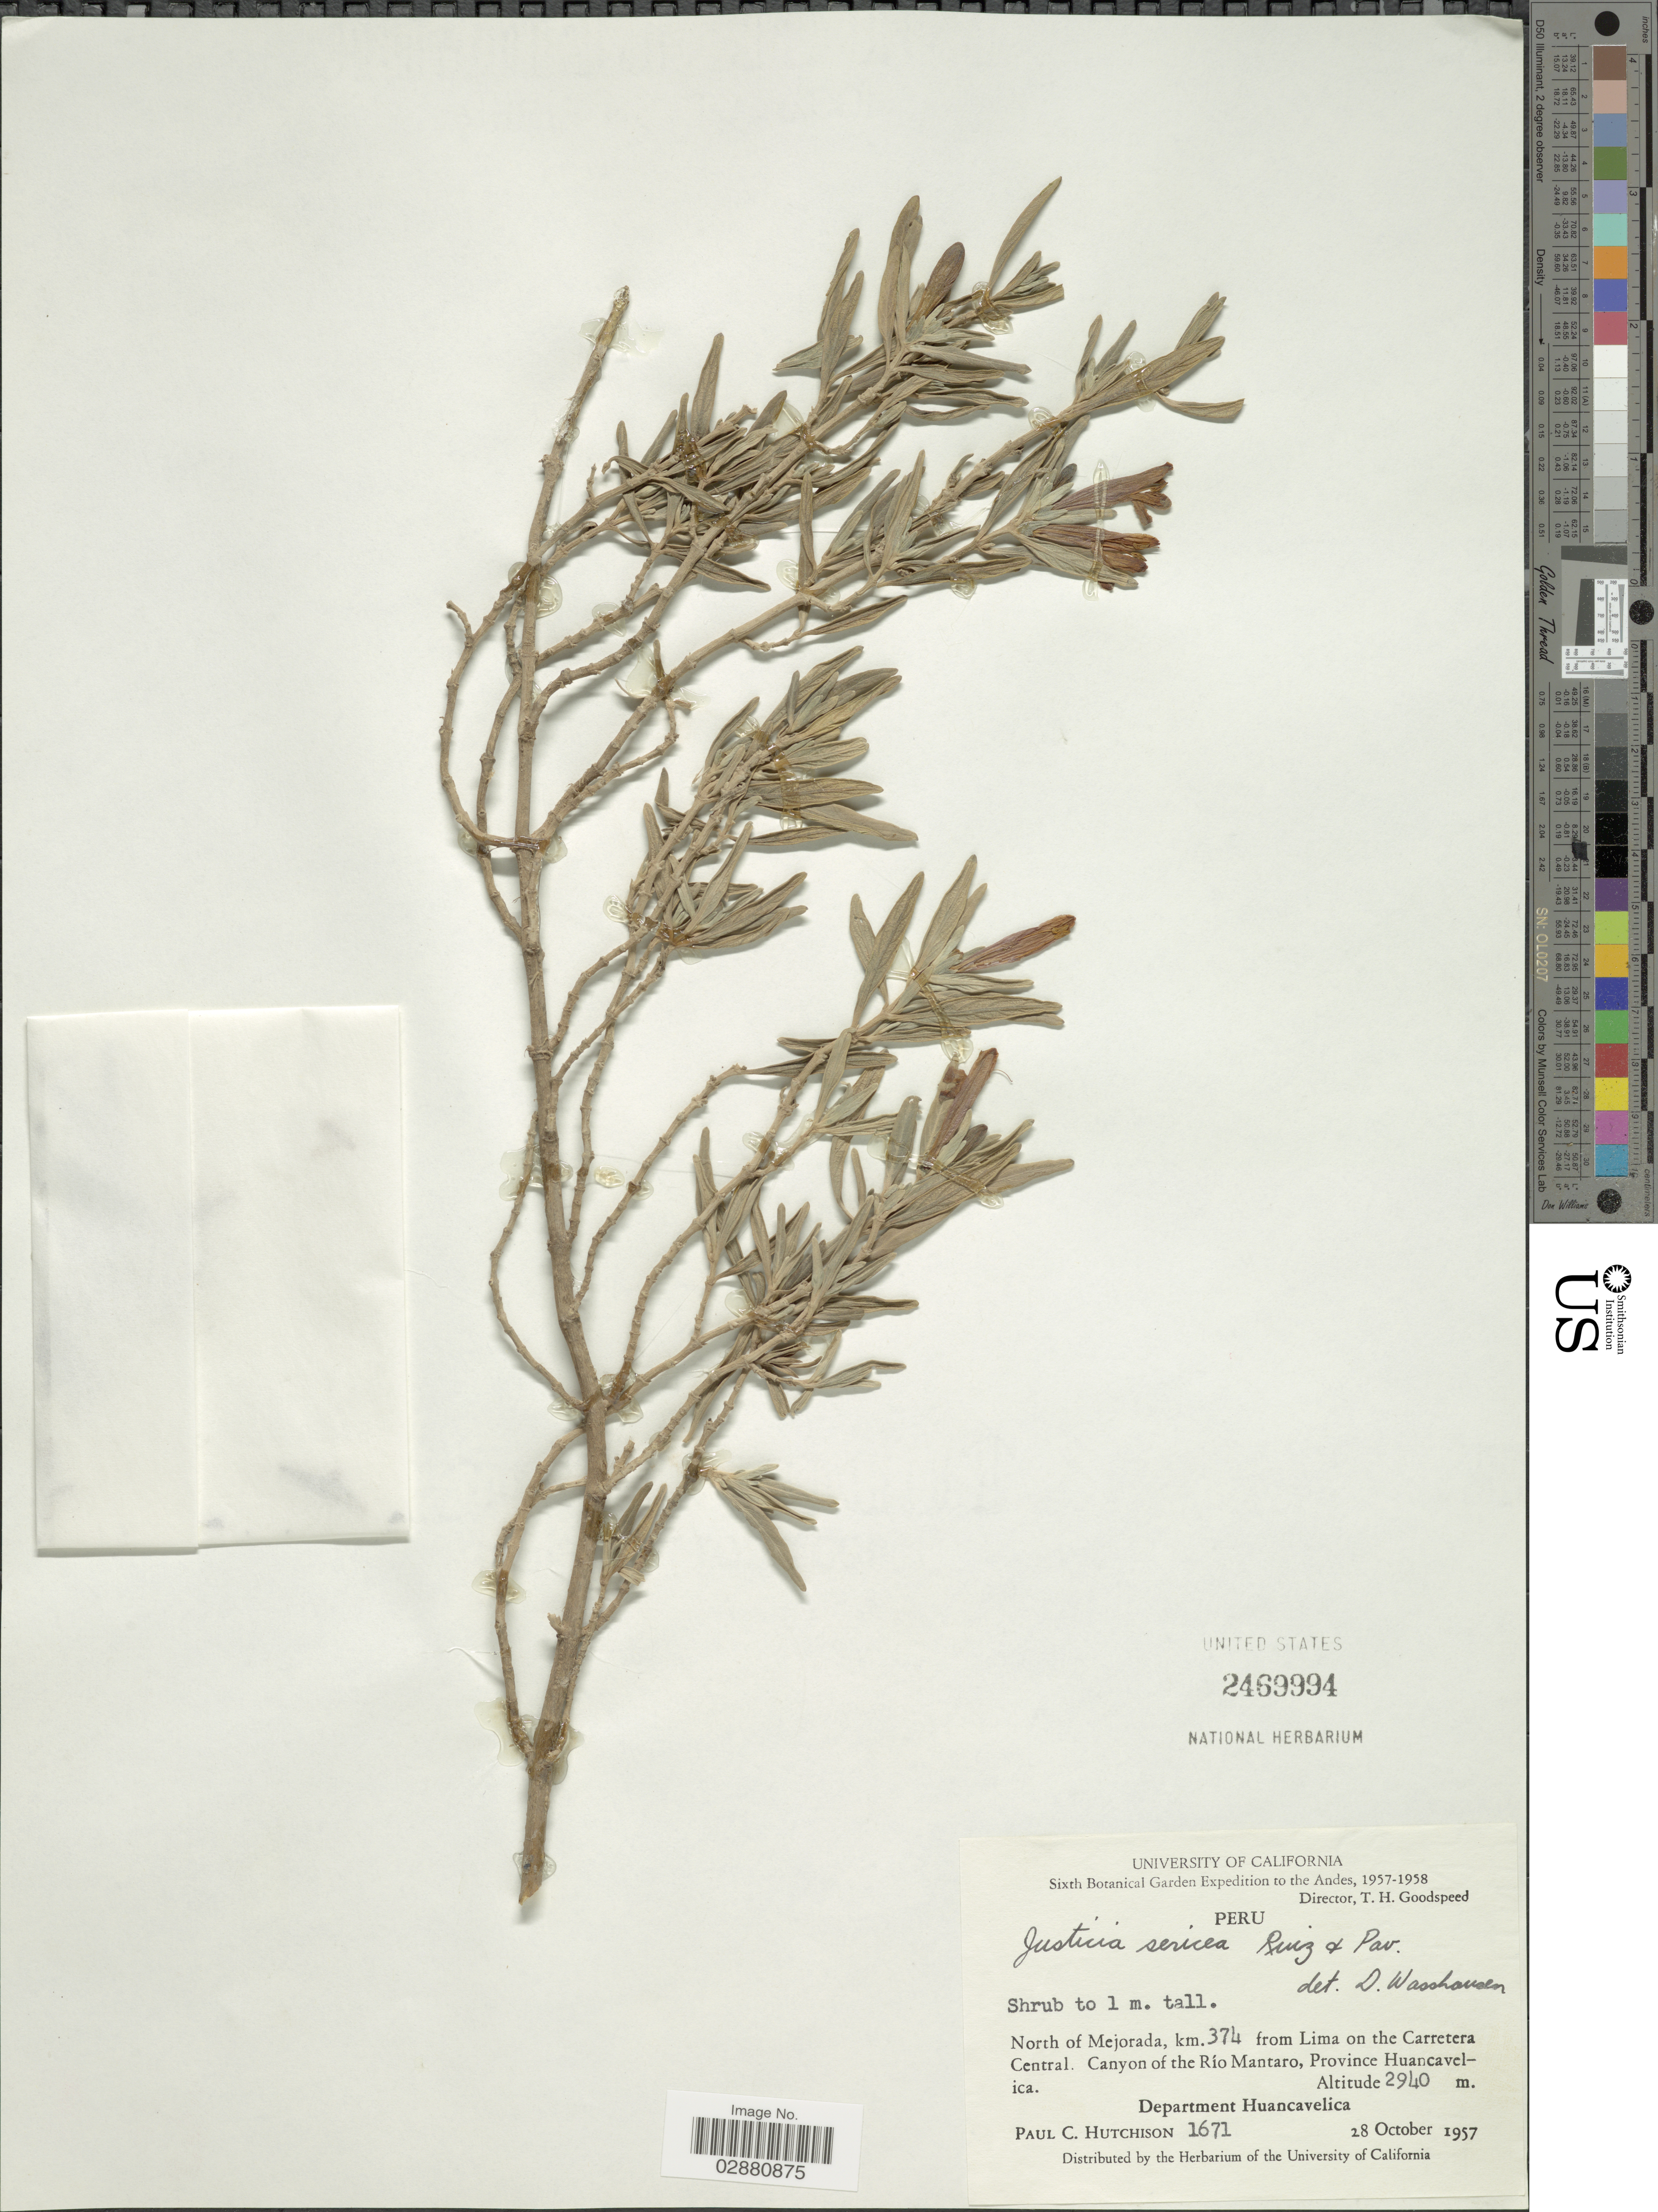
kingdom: Plantae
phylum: Tracheophyta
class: Magnoliopsida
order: Lamiales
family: Acanthaceae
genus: Justicia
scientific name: Justicia sericea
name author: Ruiz & Pav.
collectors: P. C. Hutchison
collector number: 1671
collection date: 1957-10-28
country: Peru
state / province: Huancavelica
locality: Andes. North of Mejorada, km. 374 from Lima on the Carretera Central. Canyon of the Río Mantaro, Province Huancavelica. Department Huancavelica.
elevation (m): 2940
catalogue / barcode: US 2469994